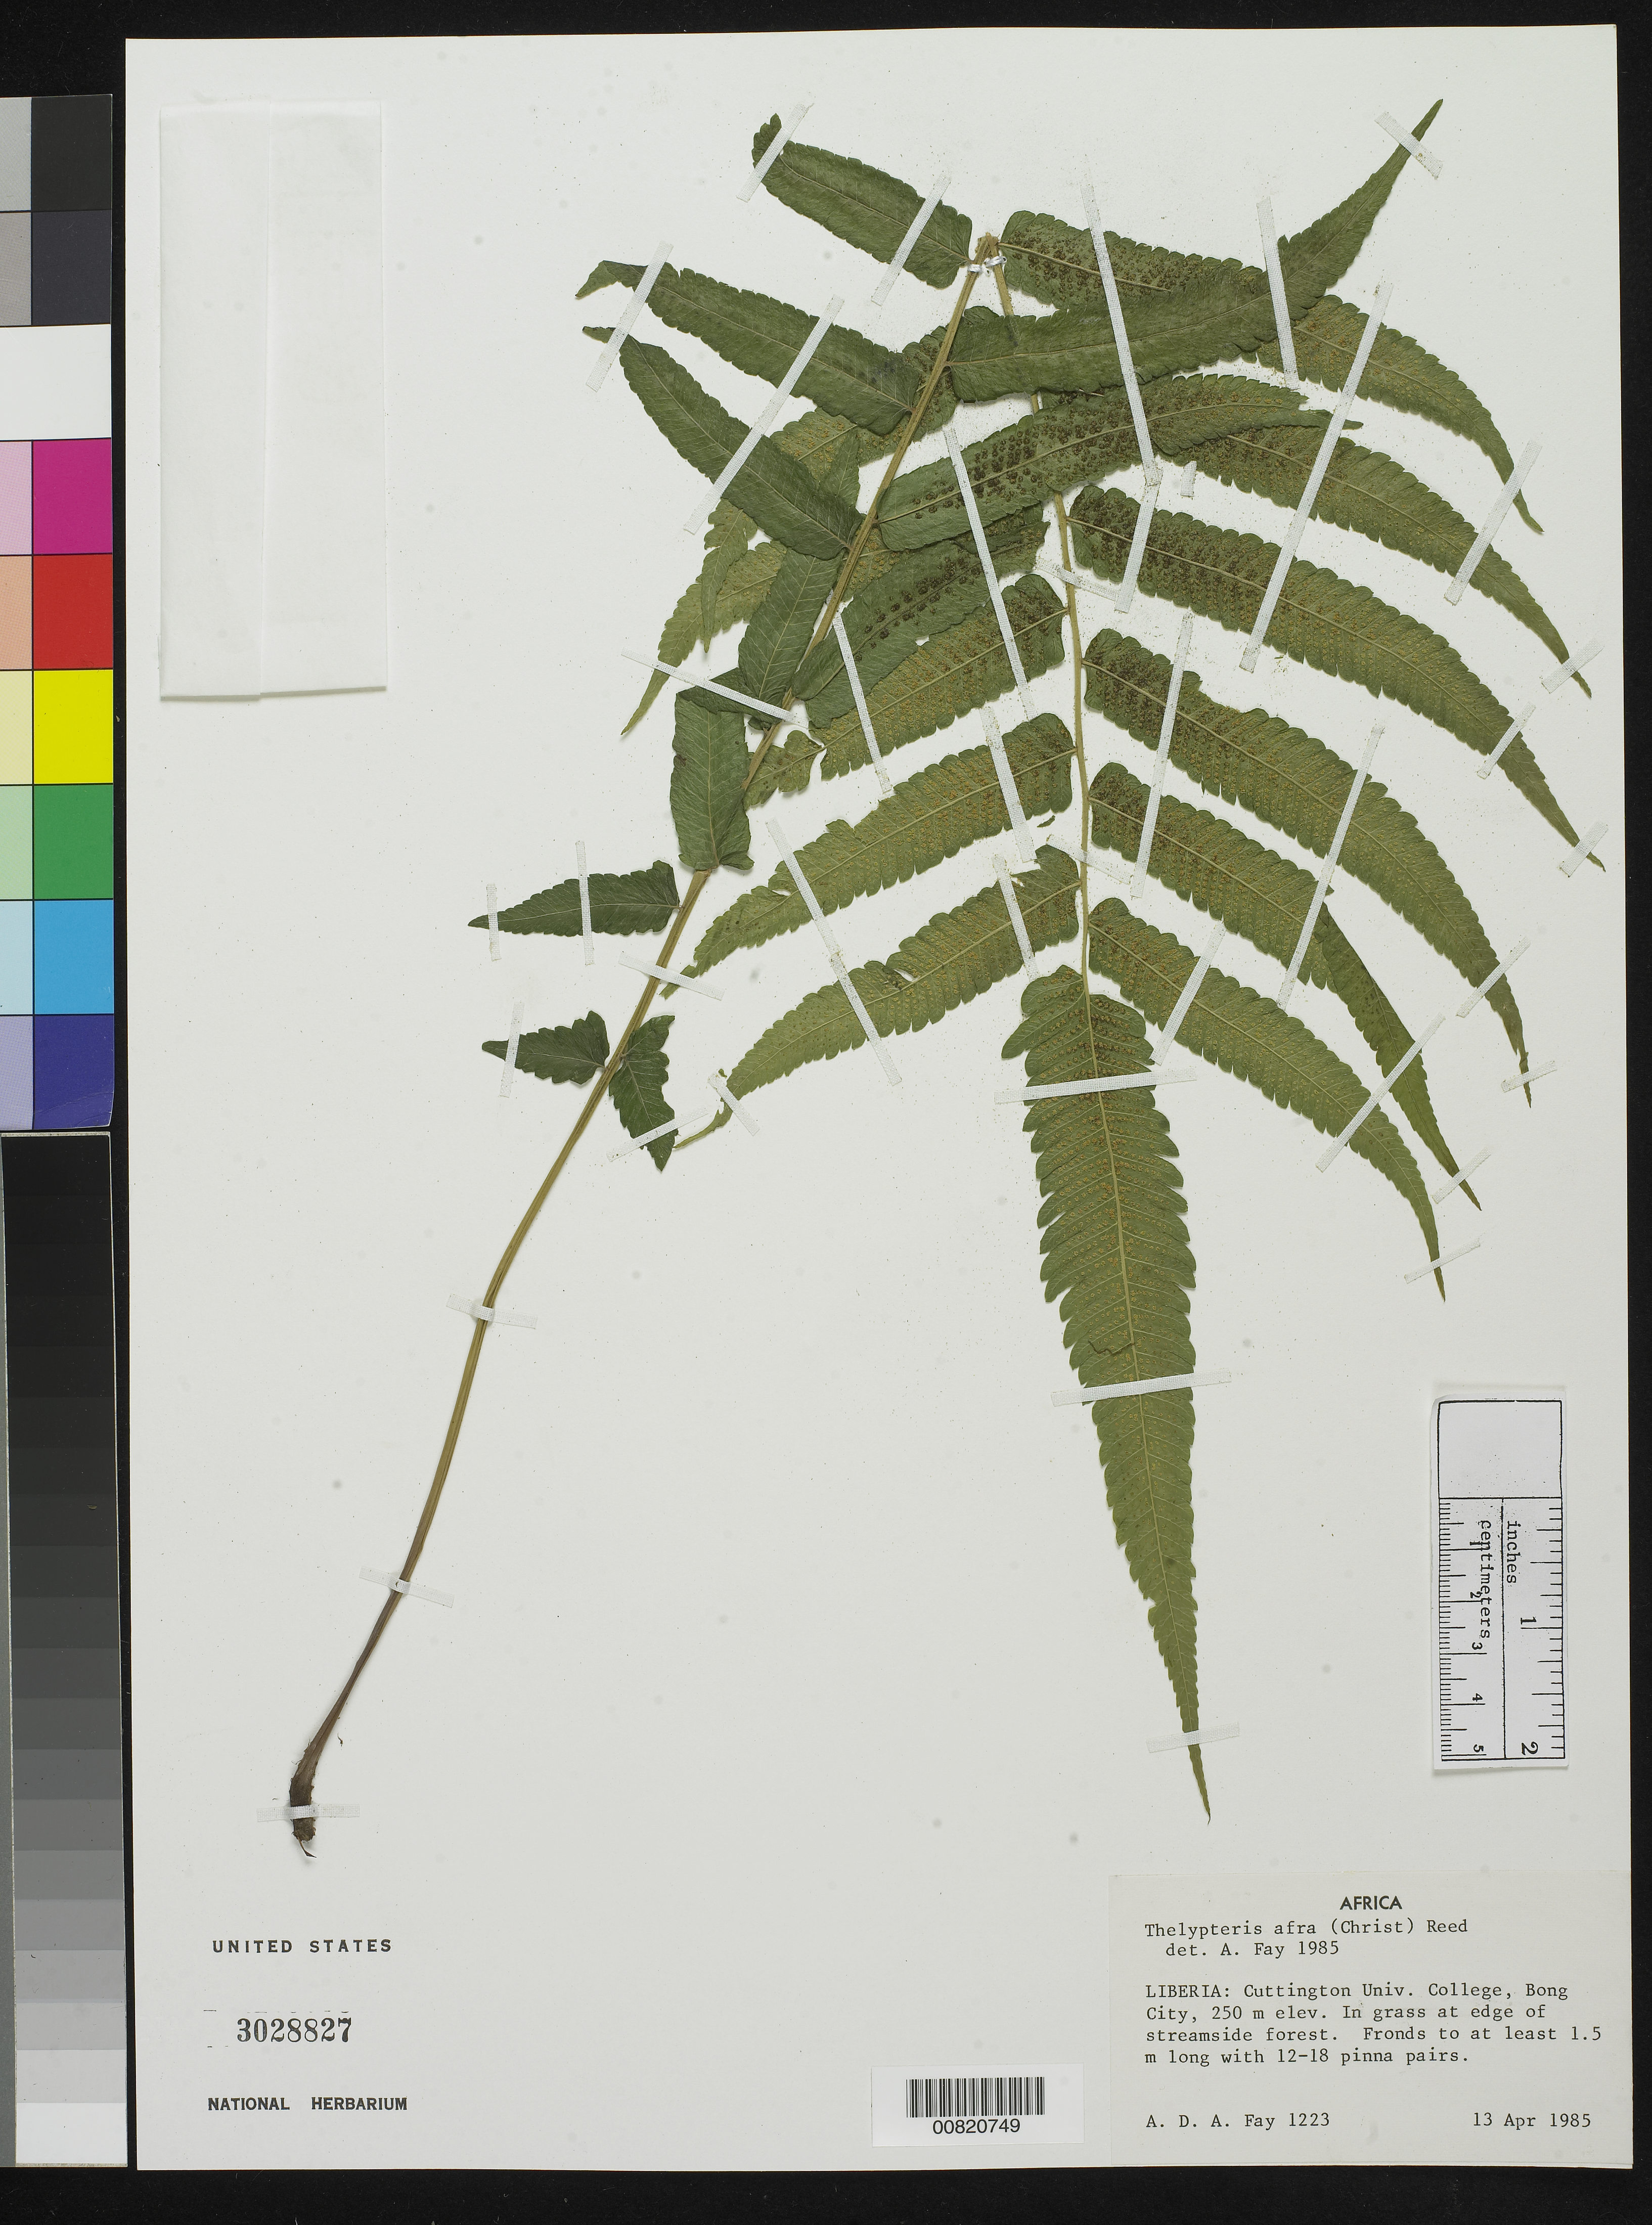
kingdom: Plantae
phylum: Tracheophyta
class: Polypodiopsida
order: Polypodiales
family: Thelypteridaceae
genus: Pneumatopteris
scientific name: Pneumatopteris afra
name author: (Christ) Holttum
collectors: A. Fay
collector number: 1223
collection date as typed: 13 Apr 1985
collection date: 1985-04-13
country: Liberia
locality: Cuttington Univ. College, Bong City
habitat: Forest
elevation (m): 250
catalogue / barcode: US 3028827